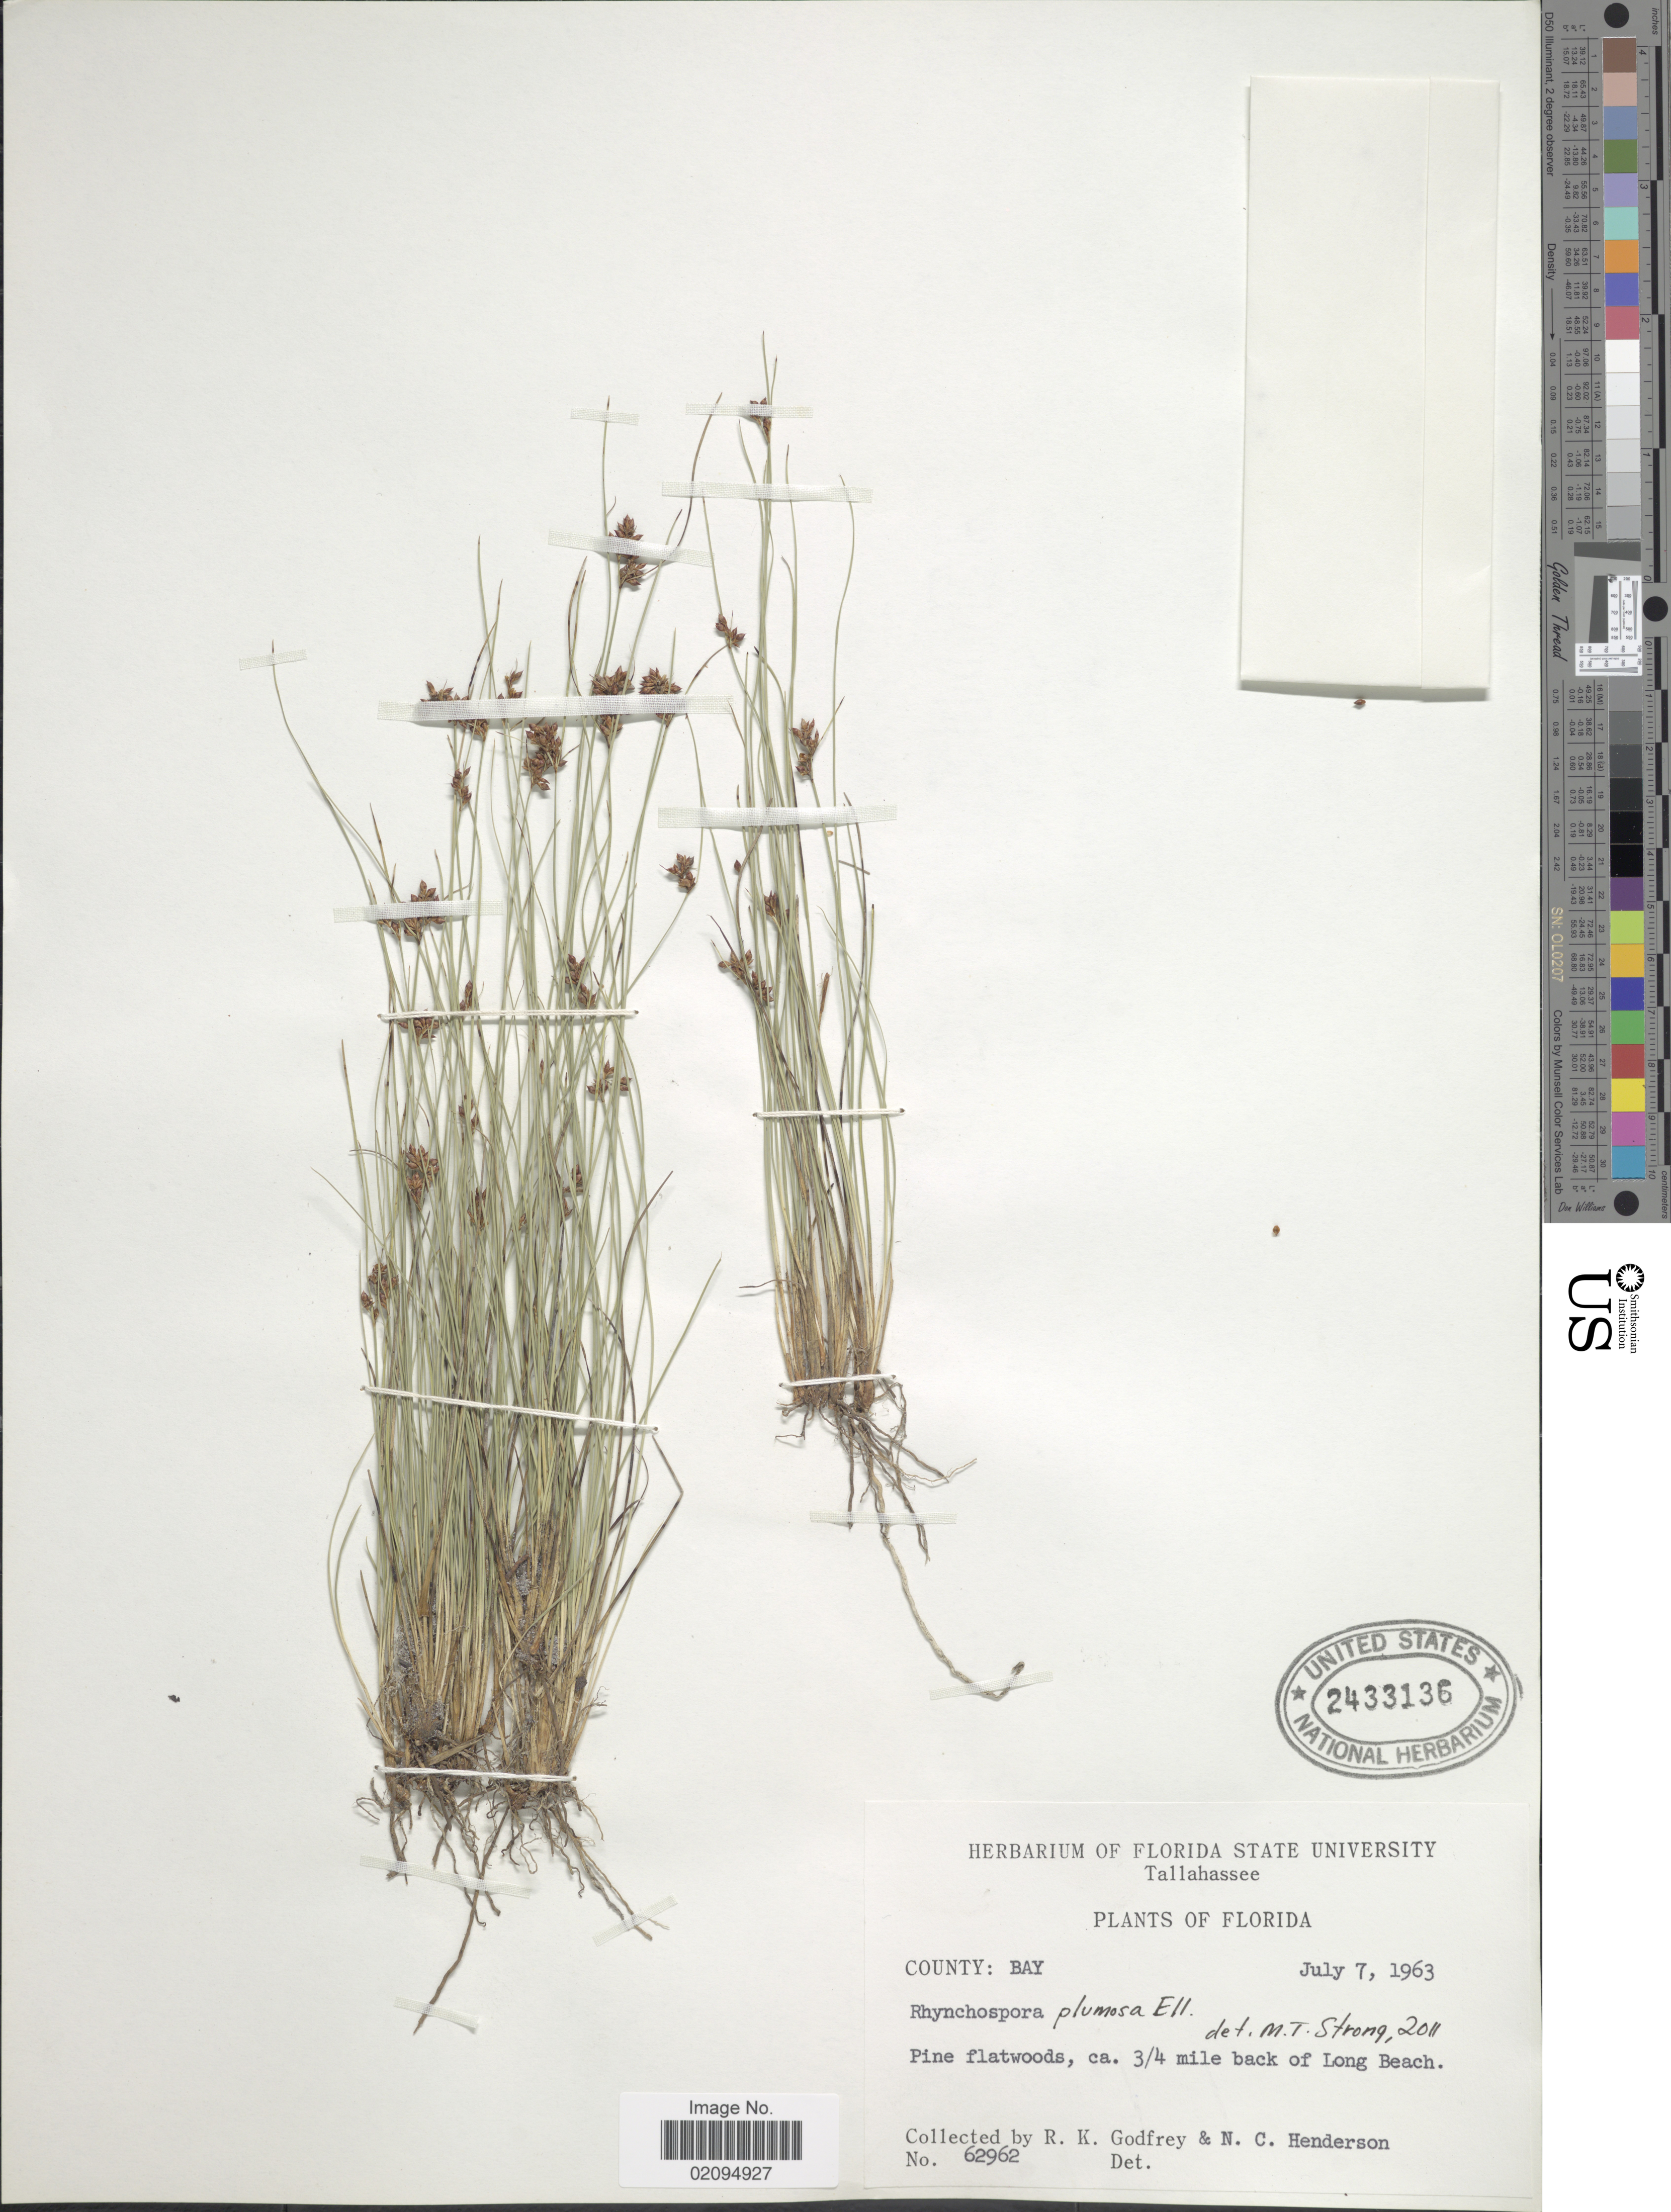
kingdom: Plantae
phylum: Tracheophyta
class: Liliopsida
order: Poales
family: Cyperaceae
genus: Rhynchospora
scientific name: Rhynchospora plumosa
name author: Elliott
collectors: R. K. Godfrey & N. C. Henderson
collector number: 62962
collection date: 1963-07-07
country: United States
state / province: Florida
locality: Ca. 3/4 mile back of Long Beach, County: Bay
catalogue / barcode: US 2433136